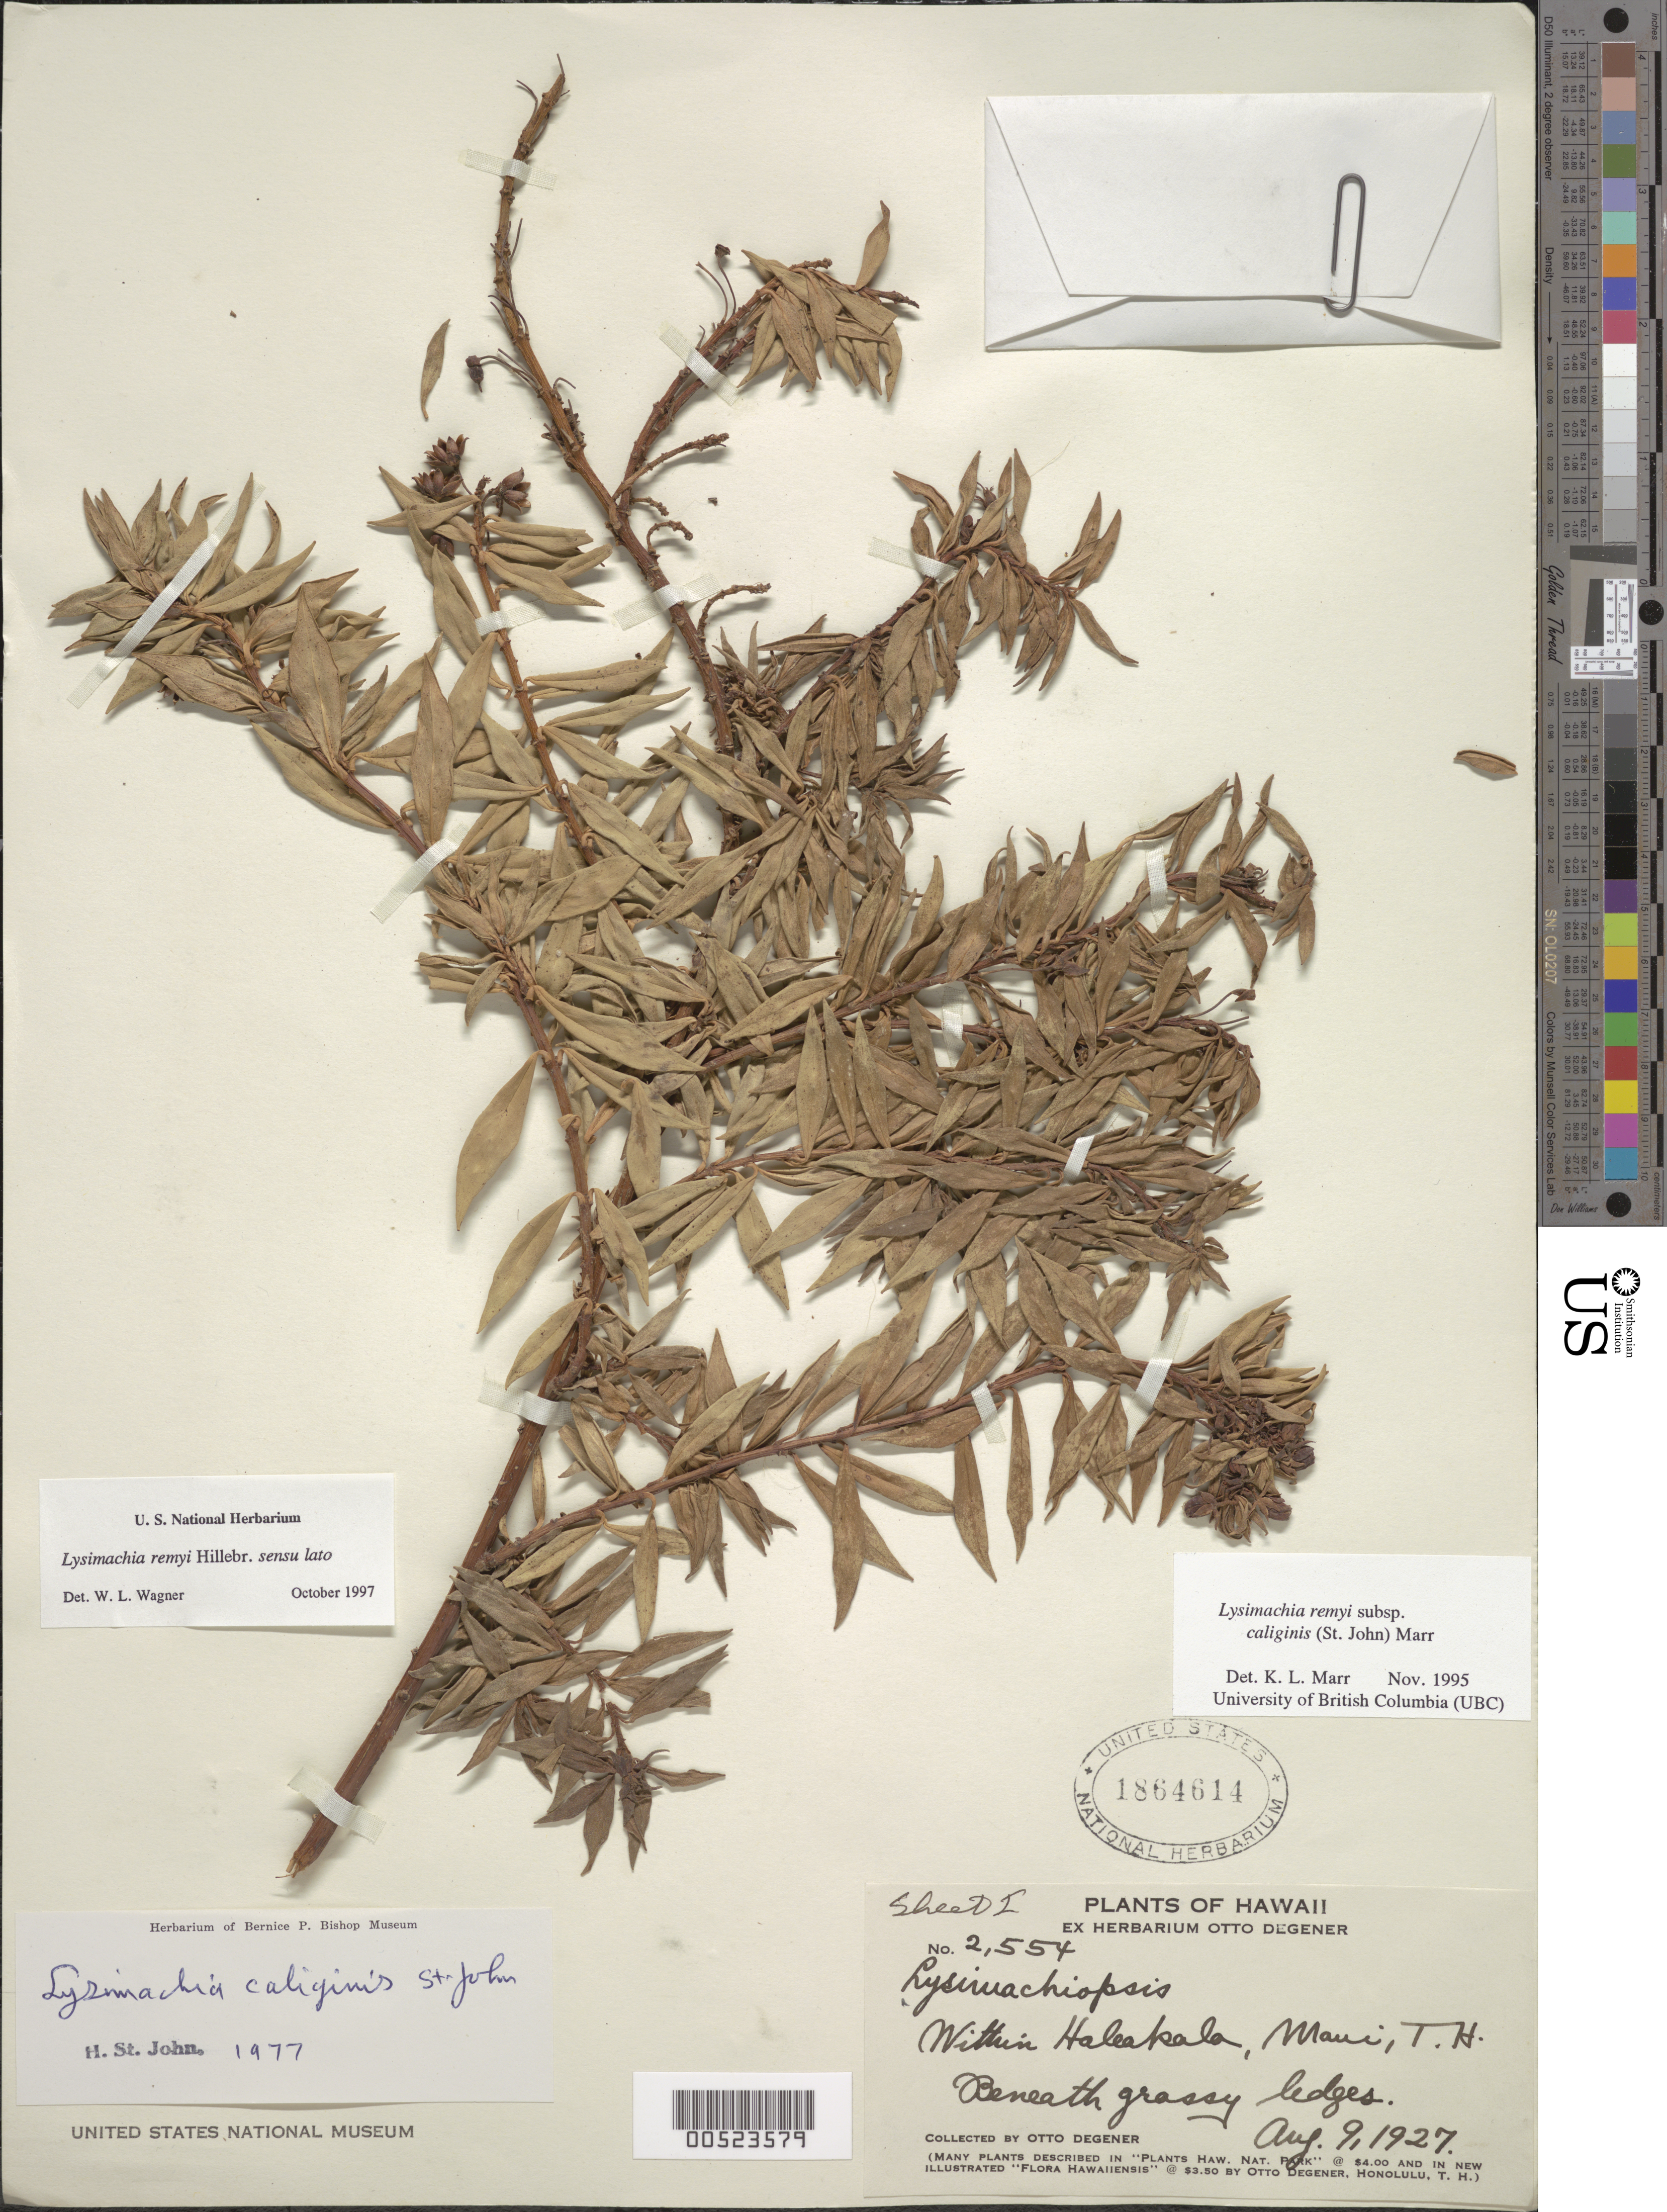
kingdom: Plantae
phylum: Tracheophyta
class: Magnoliopsida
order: Ericales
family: Primulaceae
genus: Lysimachia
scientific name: Lysimachia remyi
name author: Hillebr.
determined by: Wagner, W. L., (BOT), Smithsonian Institution - National Museum of Natural History (UNITED STATES)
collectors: O. Degener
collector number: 2554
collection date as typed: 9 Aug 1927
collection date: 1927-08-09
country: United States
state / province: Hawaii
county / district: Maui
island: Maui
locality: Within Haleakala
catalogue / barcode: US 1864614